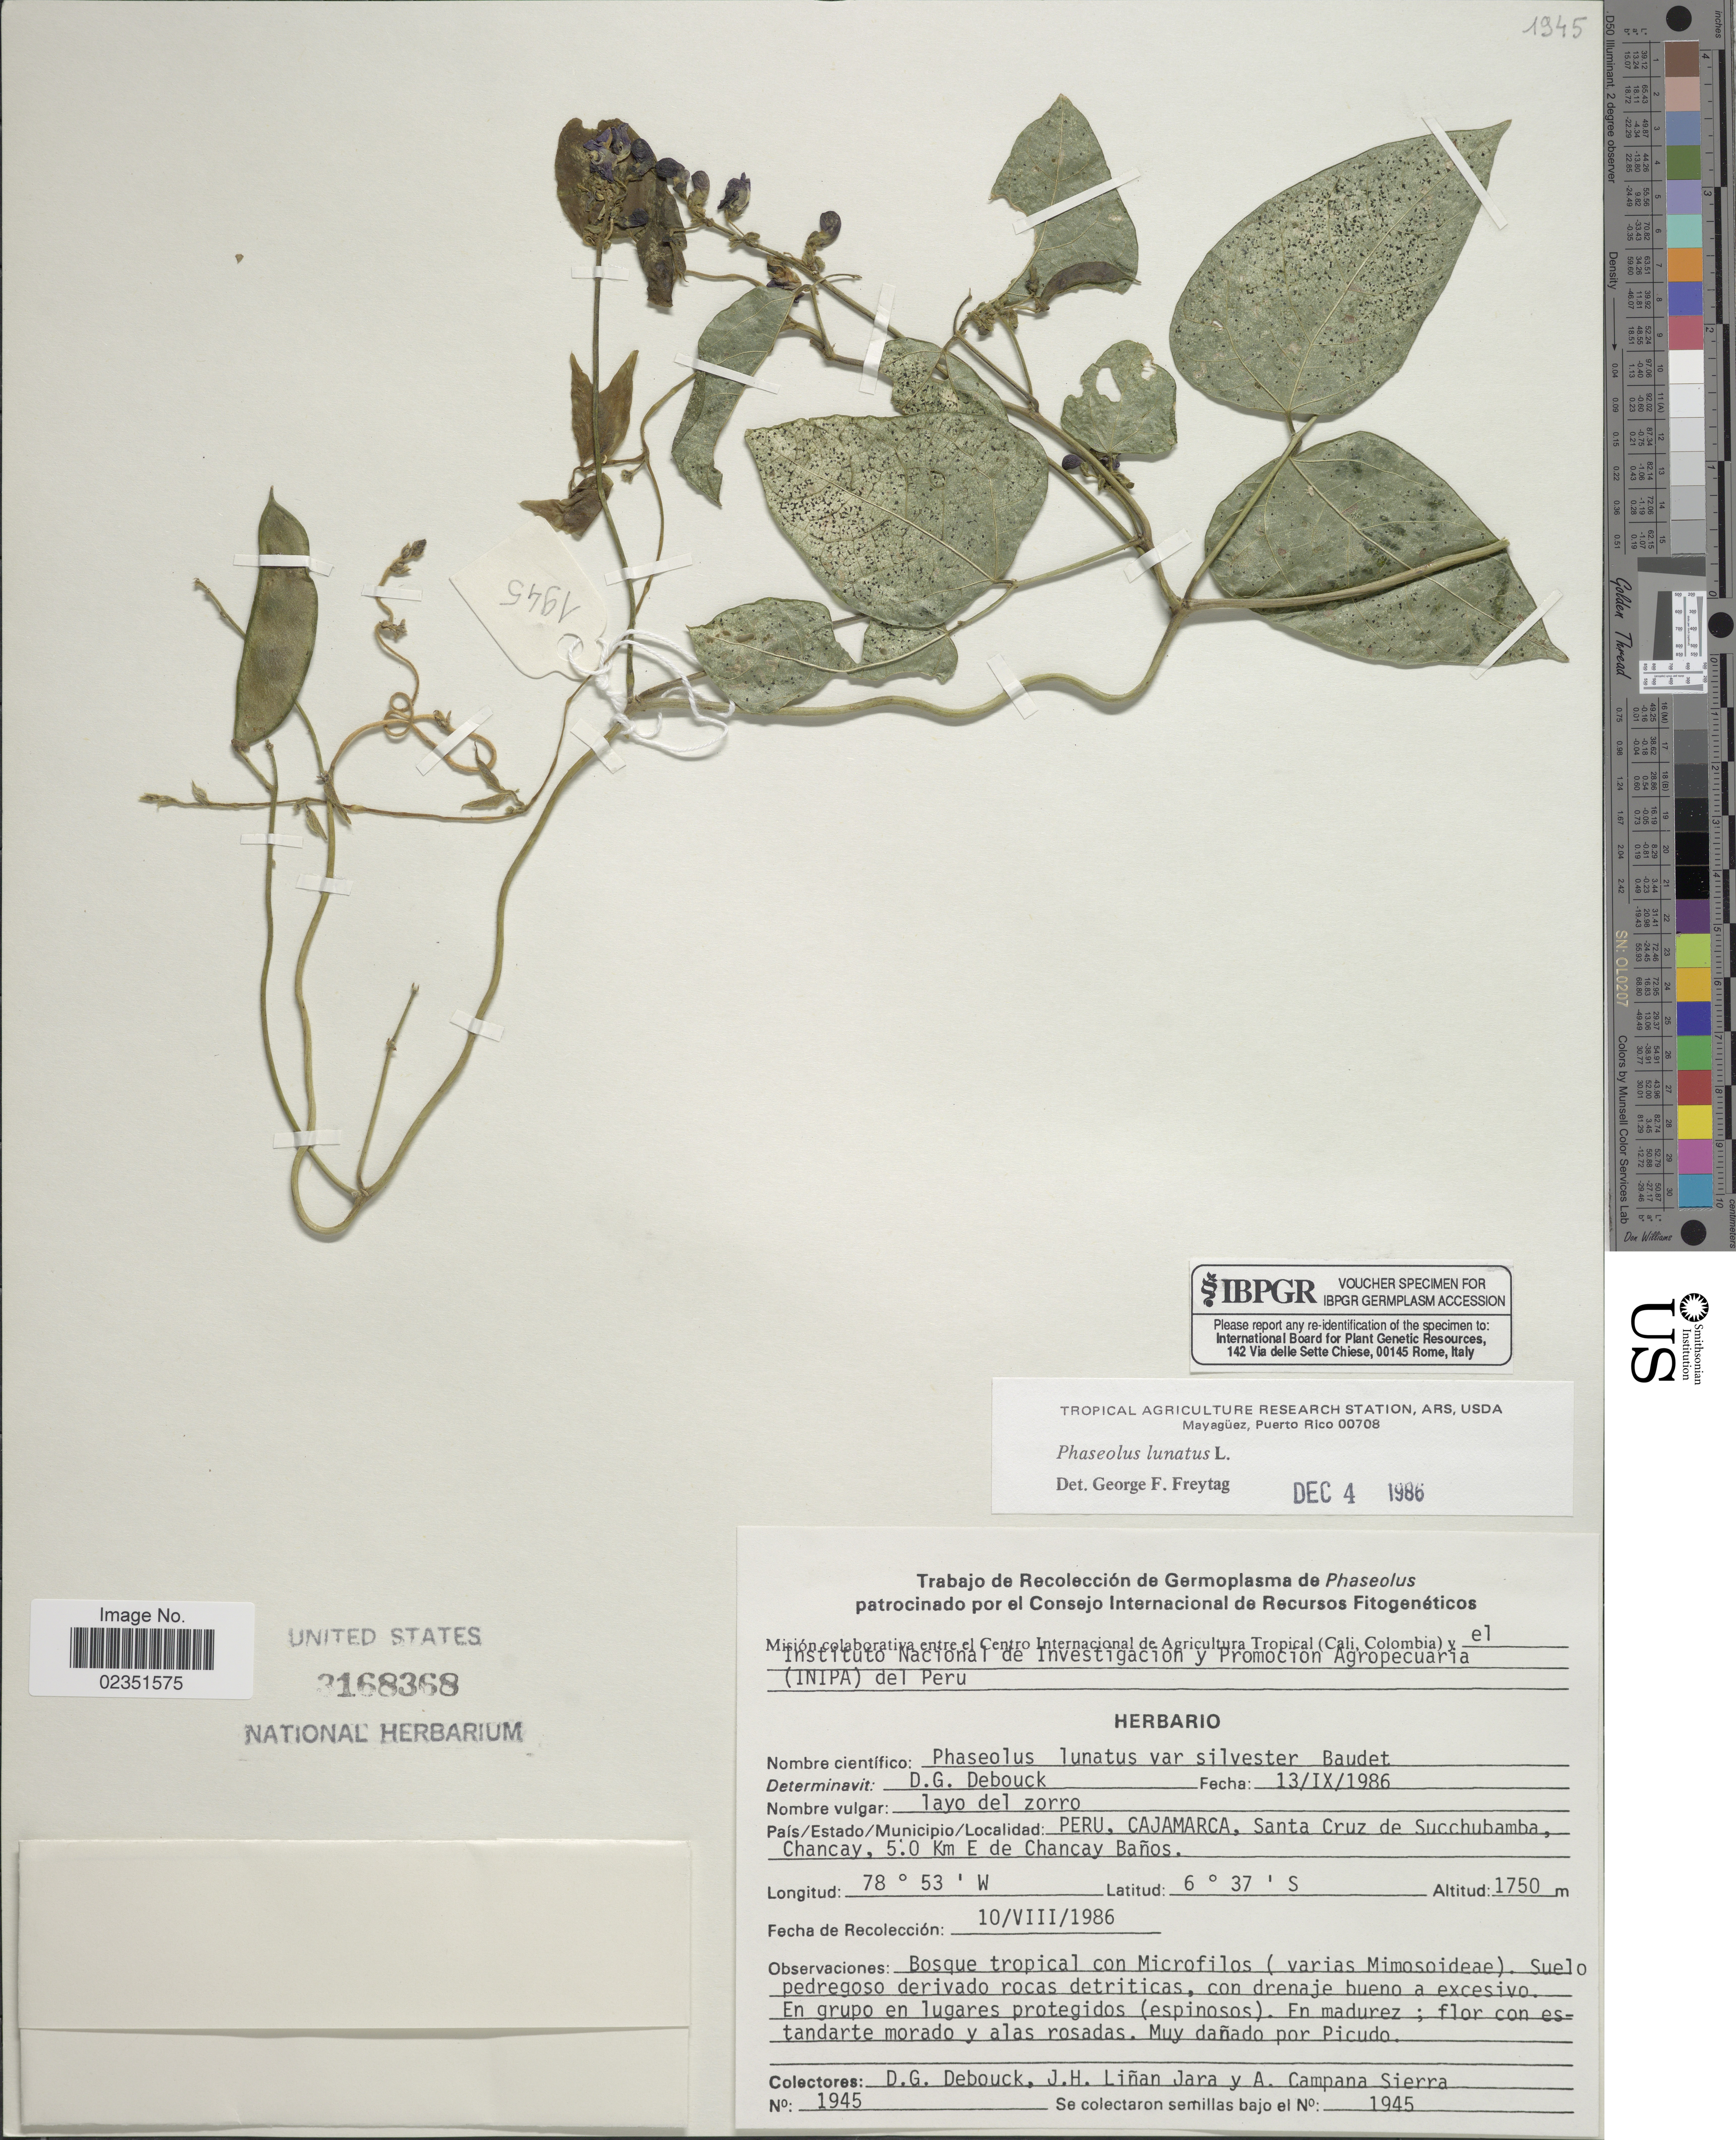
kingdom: Plantae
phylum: Tracheophyta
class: Magnoliopsida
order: Fabales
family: Fabaceae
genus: Phaseolus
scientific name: Phaseolus lunatus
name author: L.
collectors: D. Debouck, J. Liñan Jara & A. Campana Sierra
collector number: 1945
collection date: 1986-08-10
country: Peru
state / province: Cajamarca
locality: Santa Cruz de Succhubamba, Chancay, 5.0 Km E de Chancay Banos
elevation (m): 1750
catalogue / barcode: US 3168368